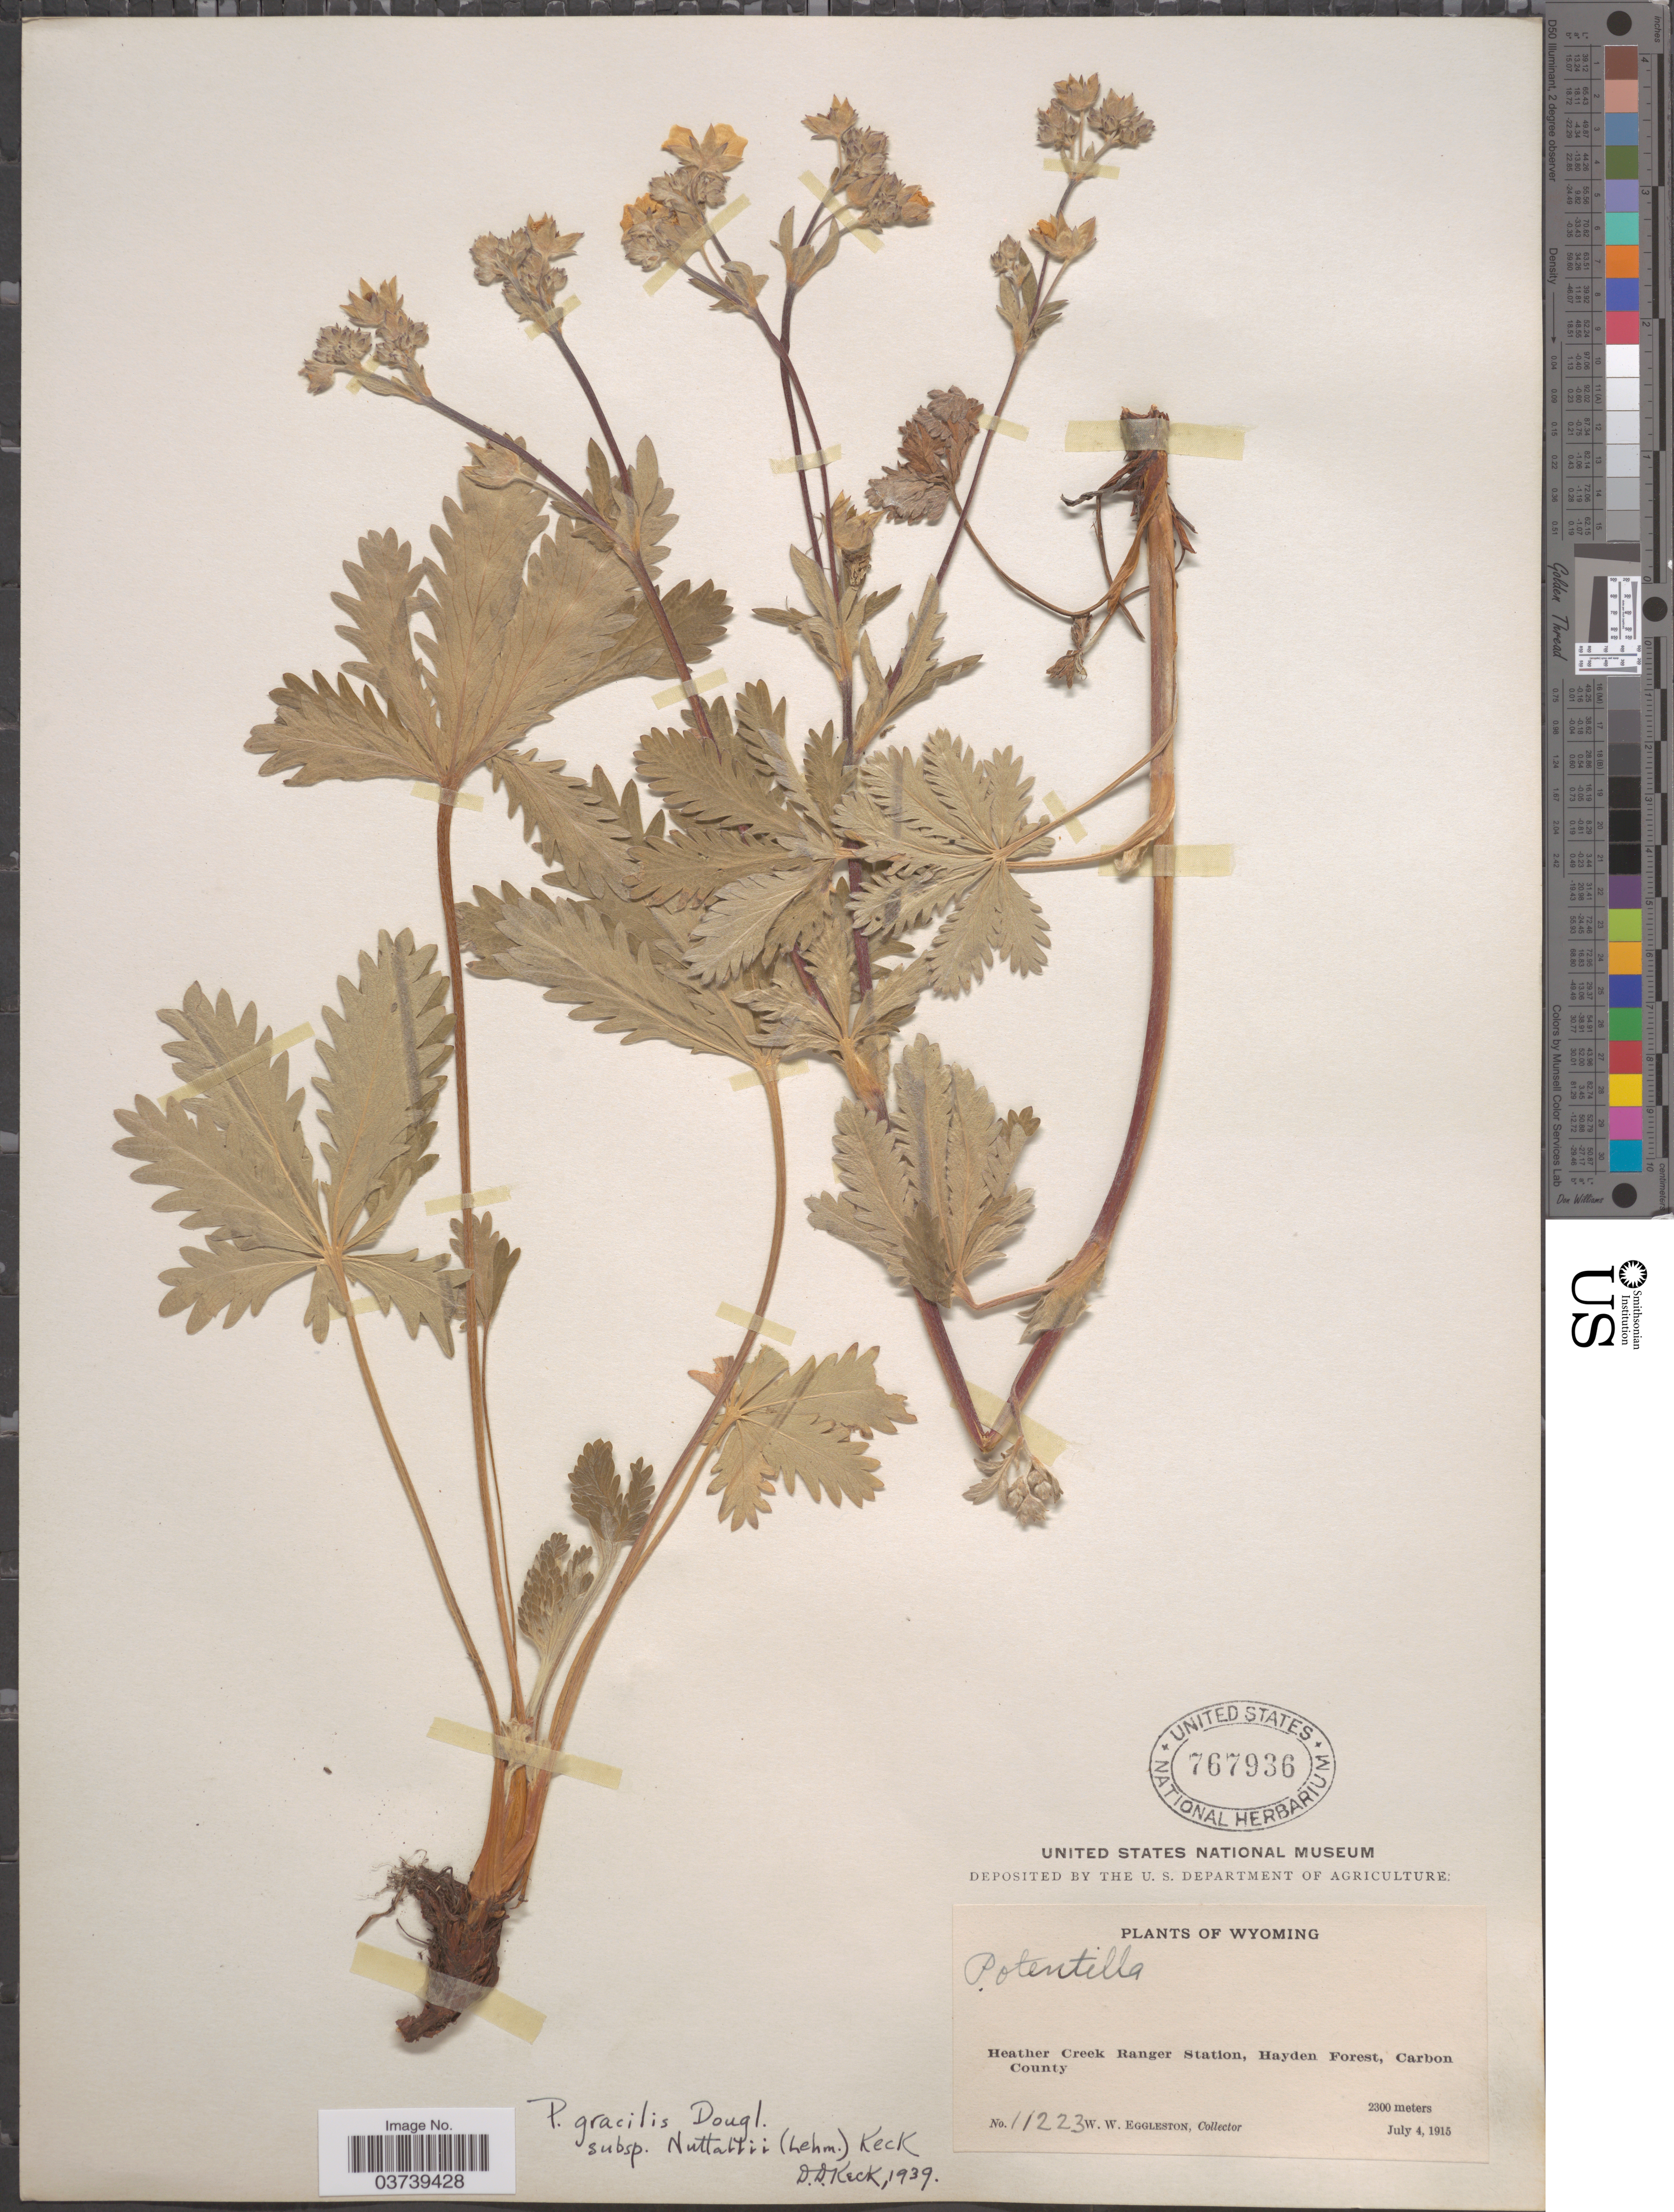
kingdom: Plantae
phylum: Tracheophyta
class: Magnoliopsida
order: Rosales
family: Rosaceae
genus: Potentilla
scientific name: Potentilla gracilis var. fastigiata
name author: (Nutt.) S. Watson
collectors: W. W. Eggleston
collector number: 11223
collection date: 1915-07-04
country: United States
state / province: Wyoming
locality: Heather Creek Ranger Station, Hayden Forest, Carbon County.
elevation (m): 2300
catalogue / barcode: US 767936